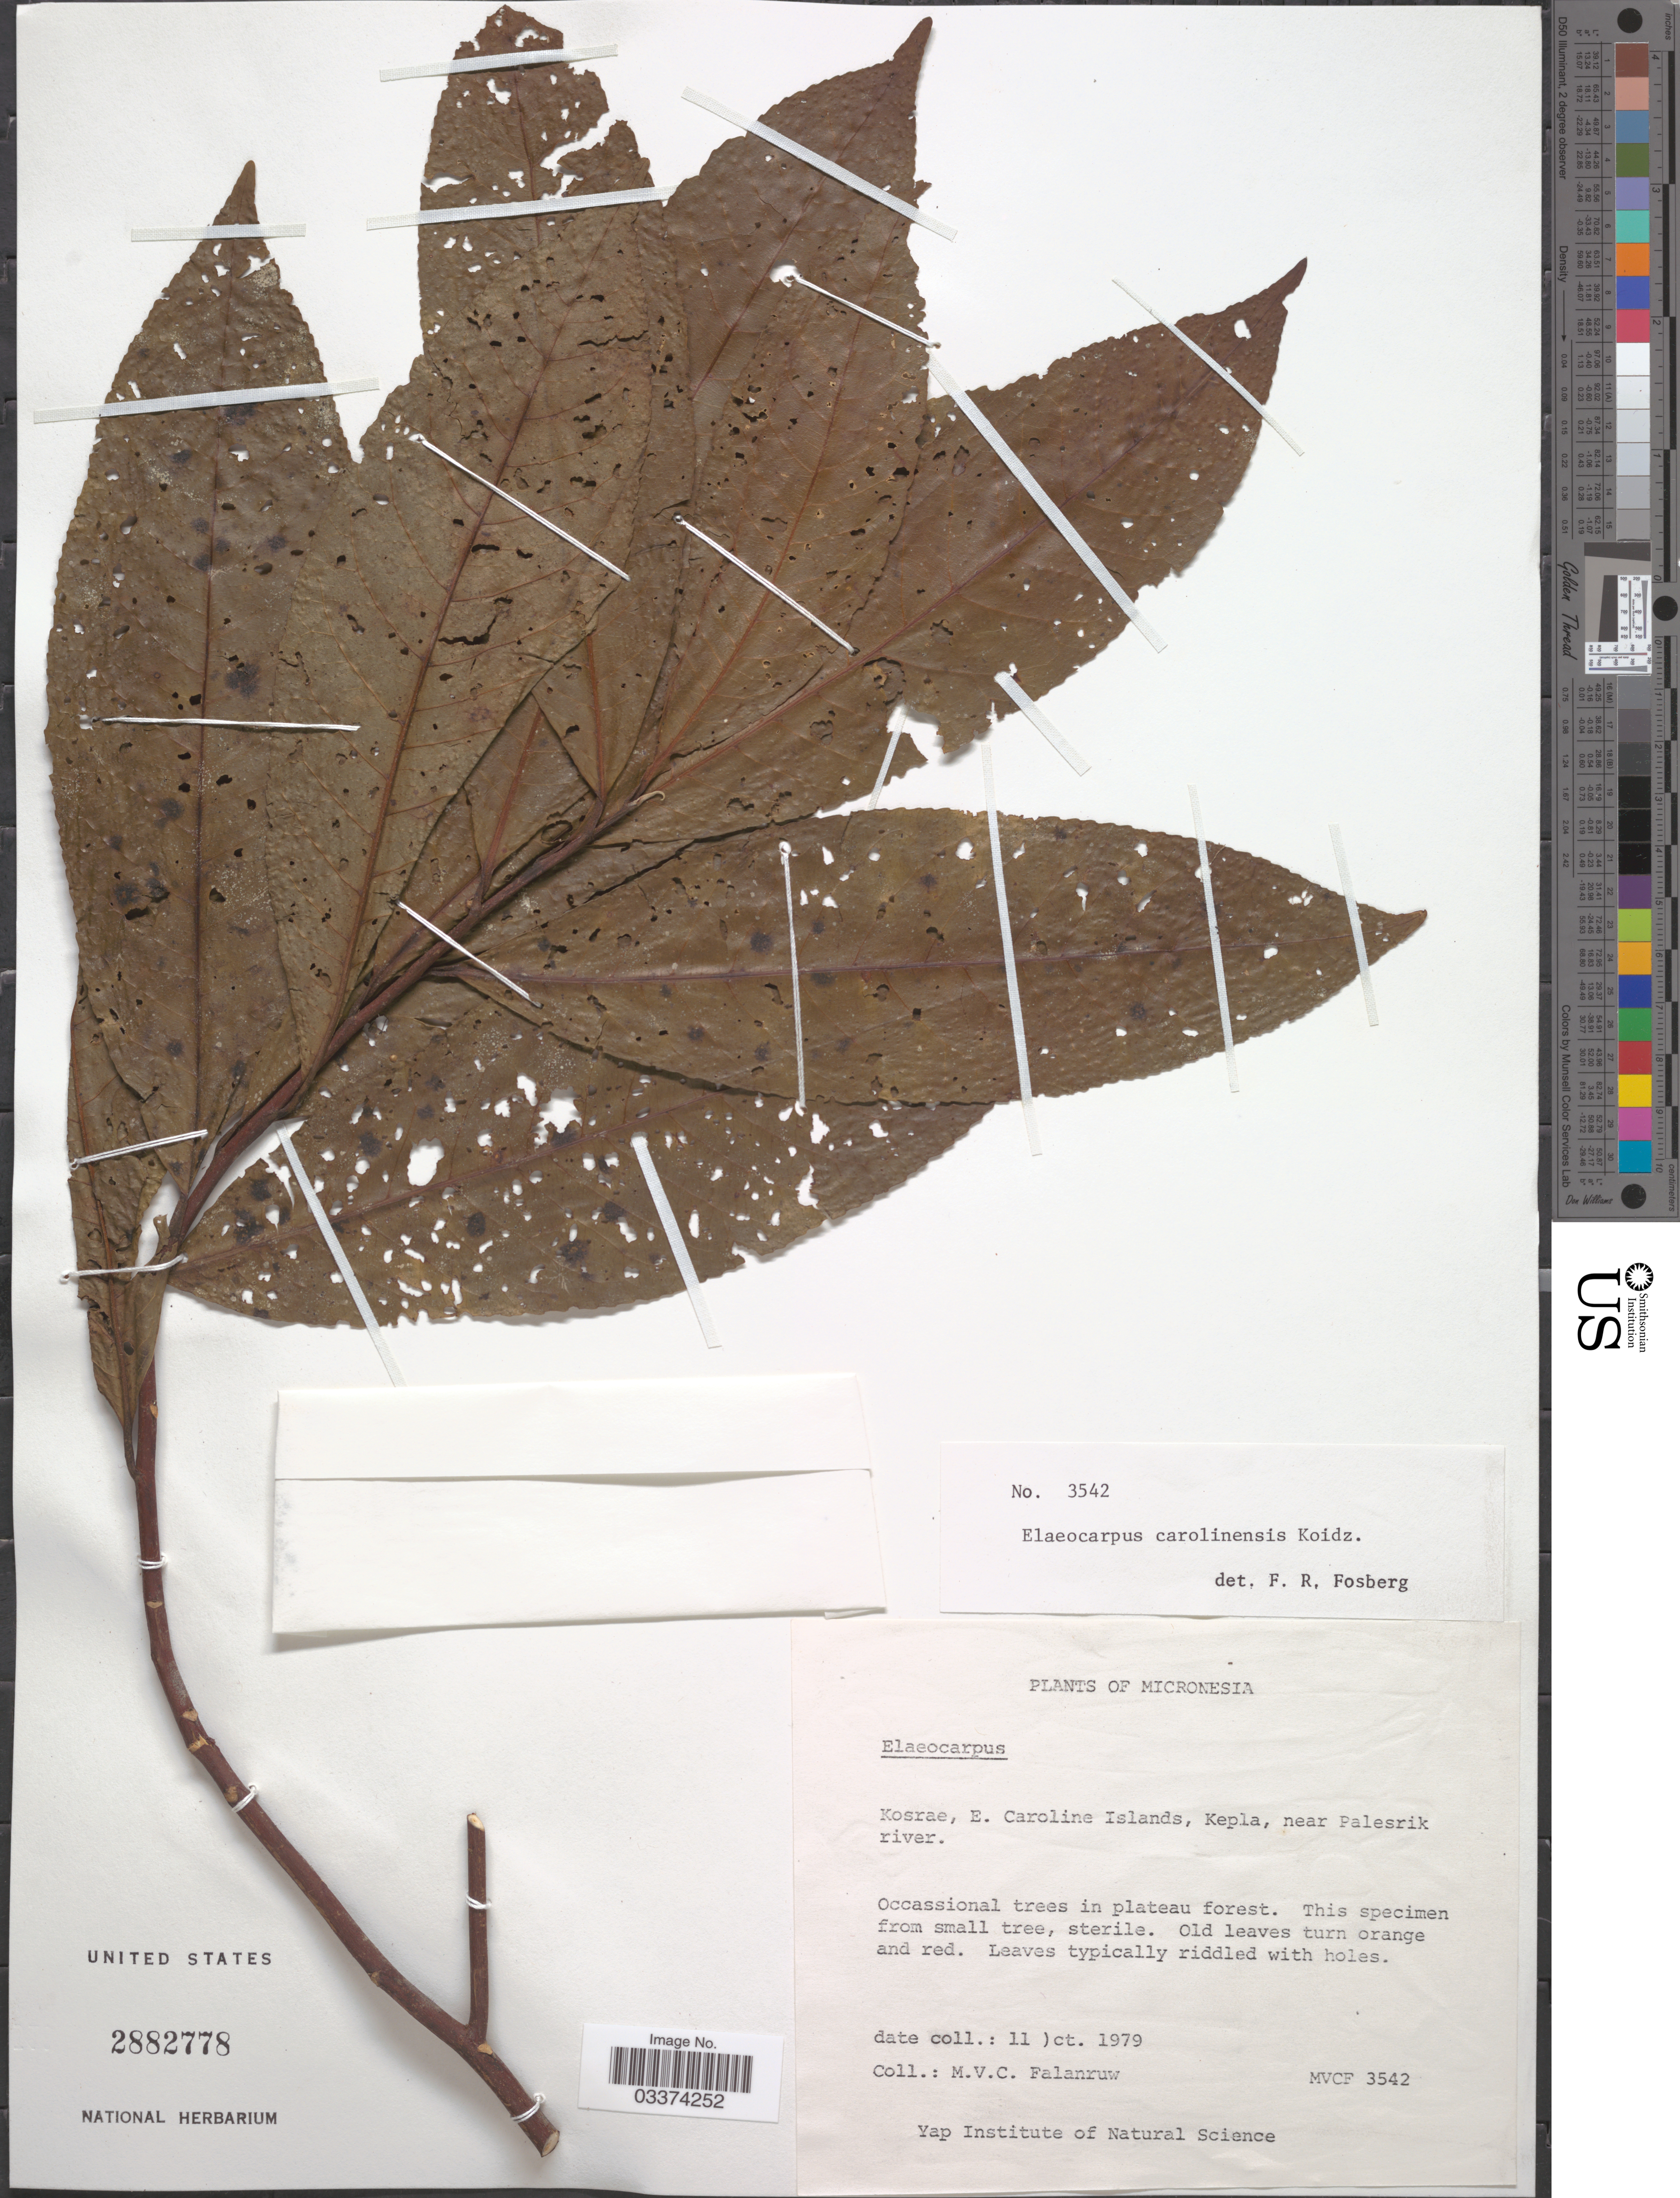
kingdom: Plantae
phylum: Tracheophyta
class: Magnoliopsida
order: Oxalidales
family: Elaeocarpaceae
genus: Elaeocarpus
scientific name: Elaeocarpus carolinensis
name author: Koidz.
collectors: M. V. Falanruw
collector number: MVCF 3542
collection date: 1979-10-11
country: Micronesia, Federated States of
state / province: Kosrae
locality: E. Caroline Islands, Kepla, near Palesrik river.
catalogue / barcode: US 2882778